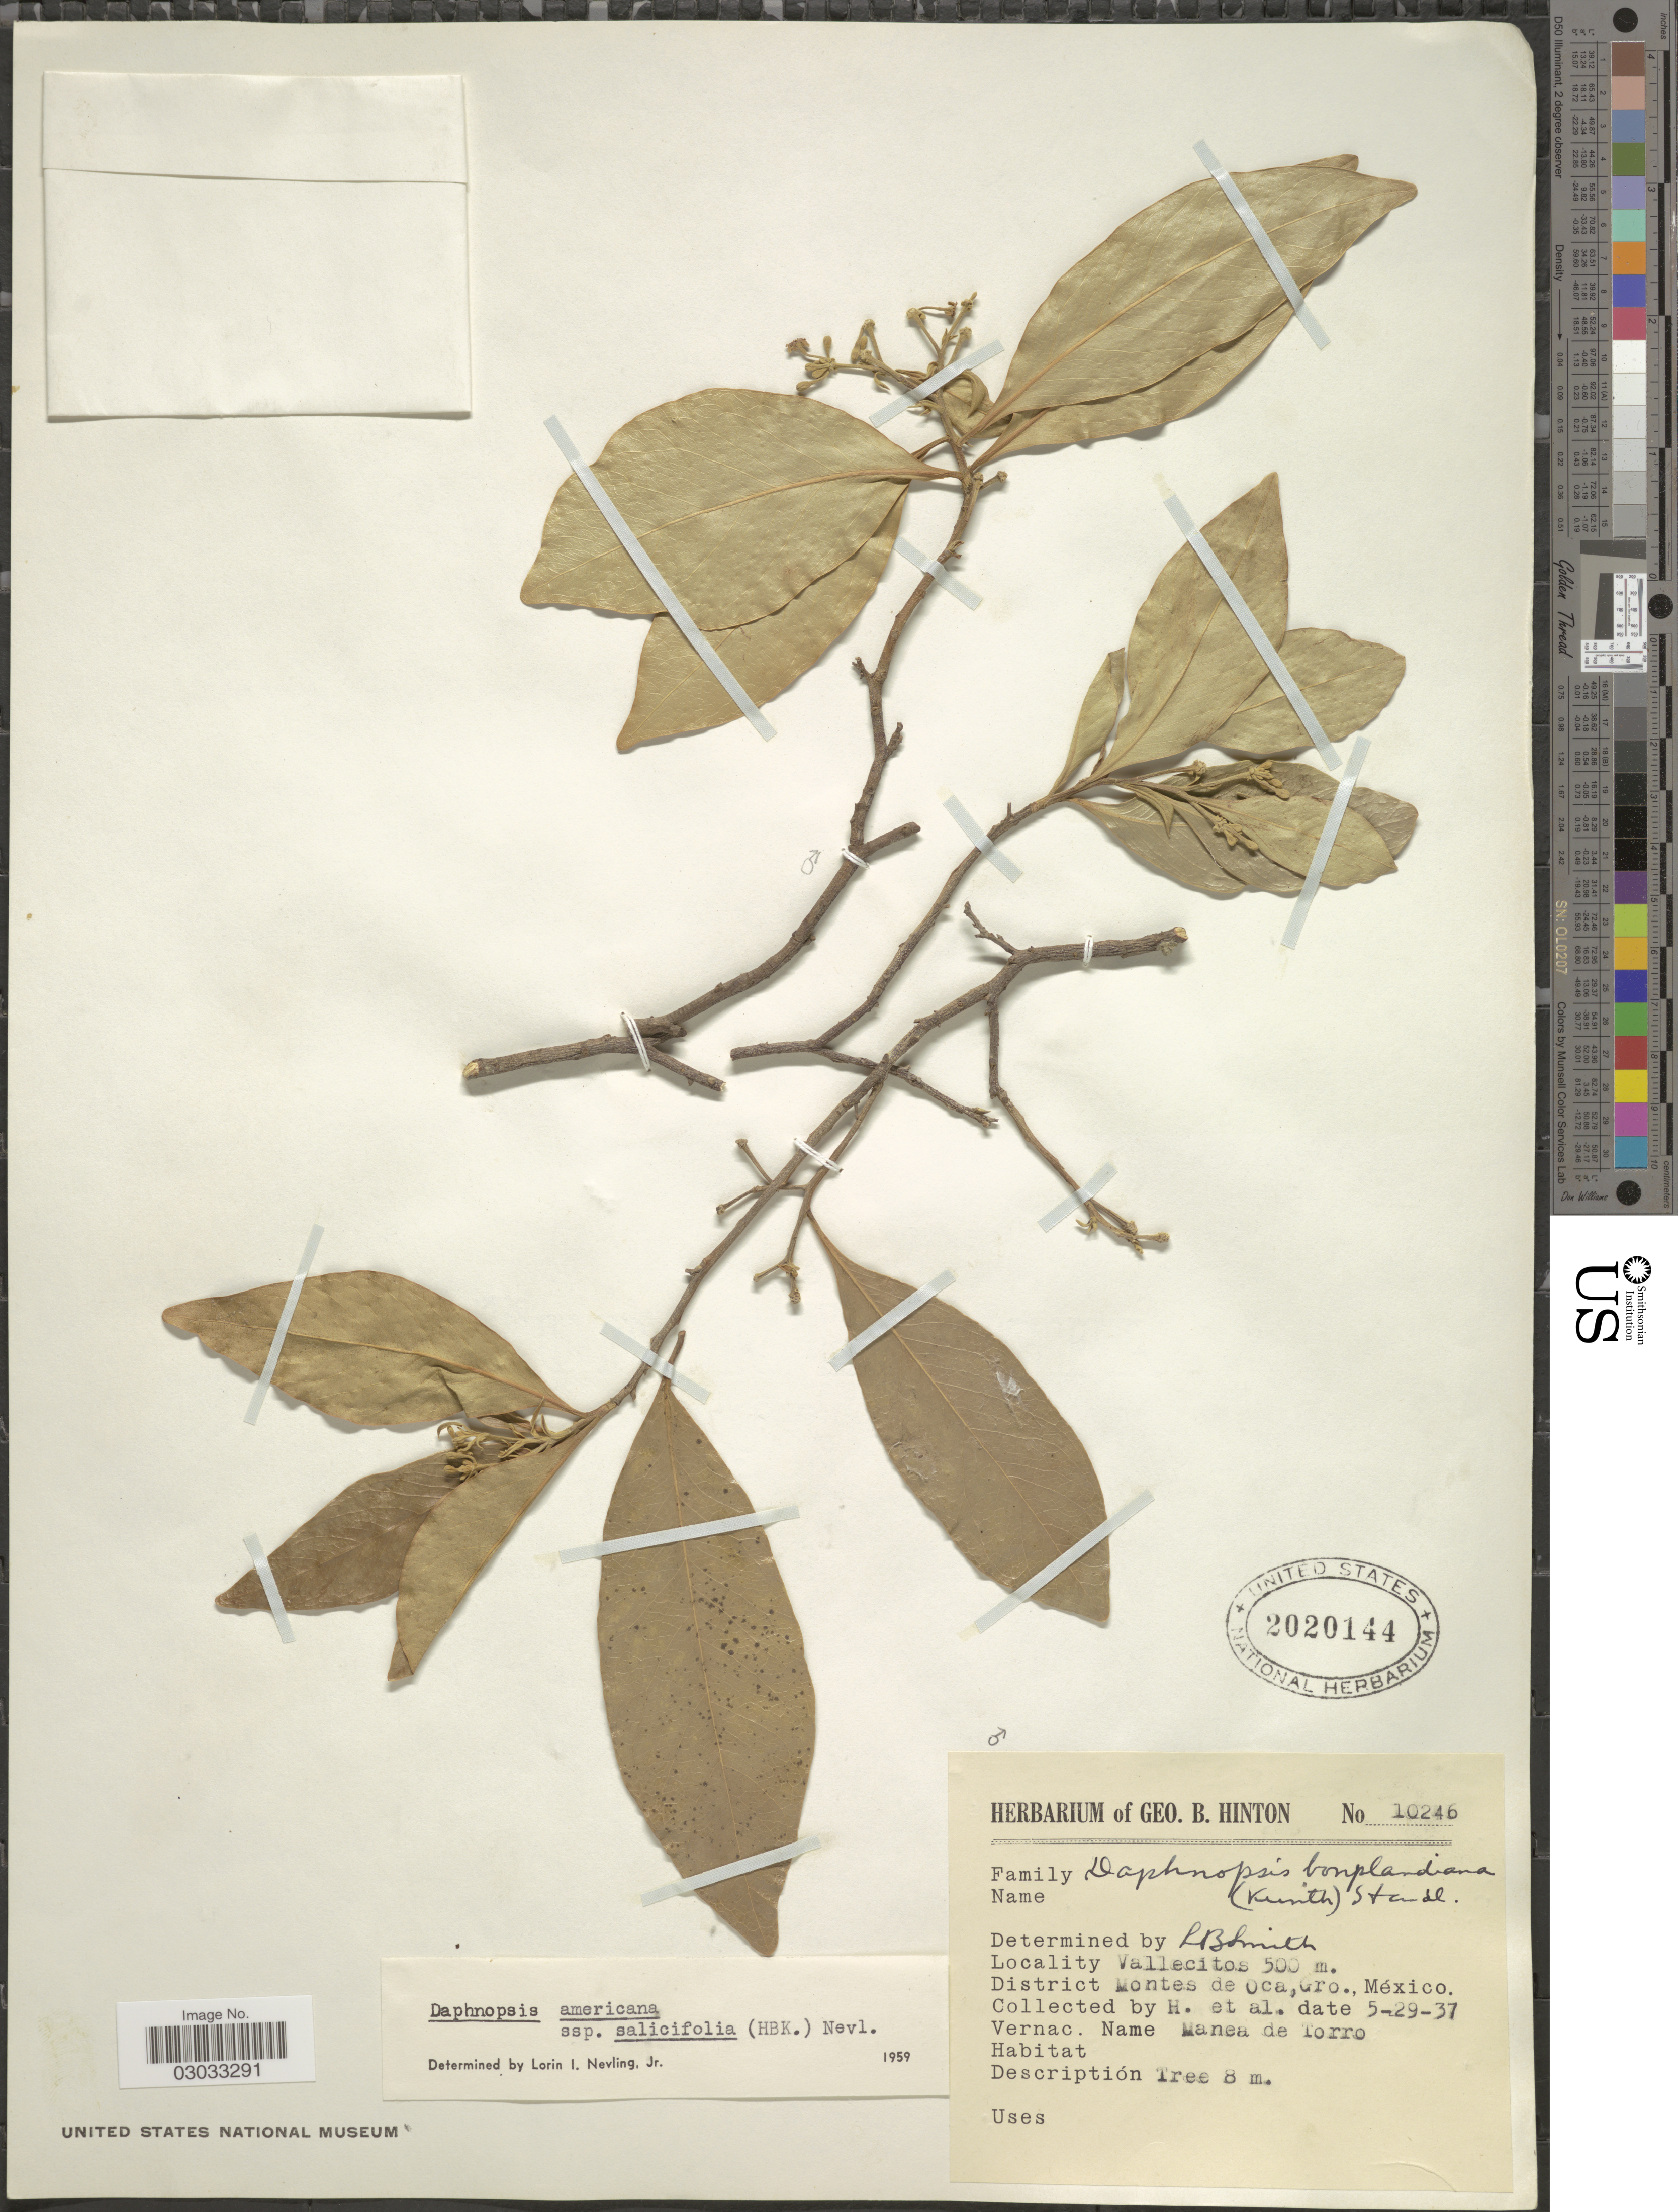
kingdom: Plantae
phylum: Tracheophyta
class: Magnoliopsida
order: Malvales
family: Thymelaeaceae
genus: Daphnopsis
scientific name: Daphnopsis americana subsp. salicifolia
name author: Nevling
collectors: G. B. Hinton & et al.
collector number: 10246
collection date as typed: Transcribed d/m/y: 29/5/37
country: Mexico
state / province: Guerrero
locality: Vallecitos, District Montes de Oca.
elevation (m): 500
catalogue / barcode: US 2020144